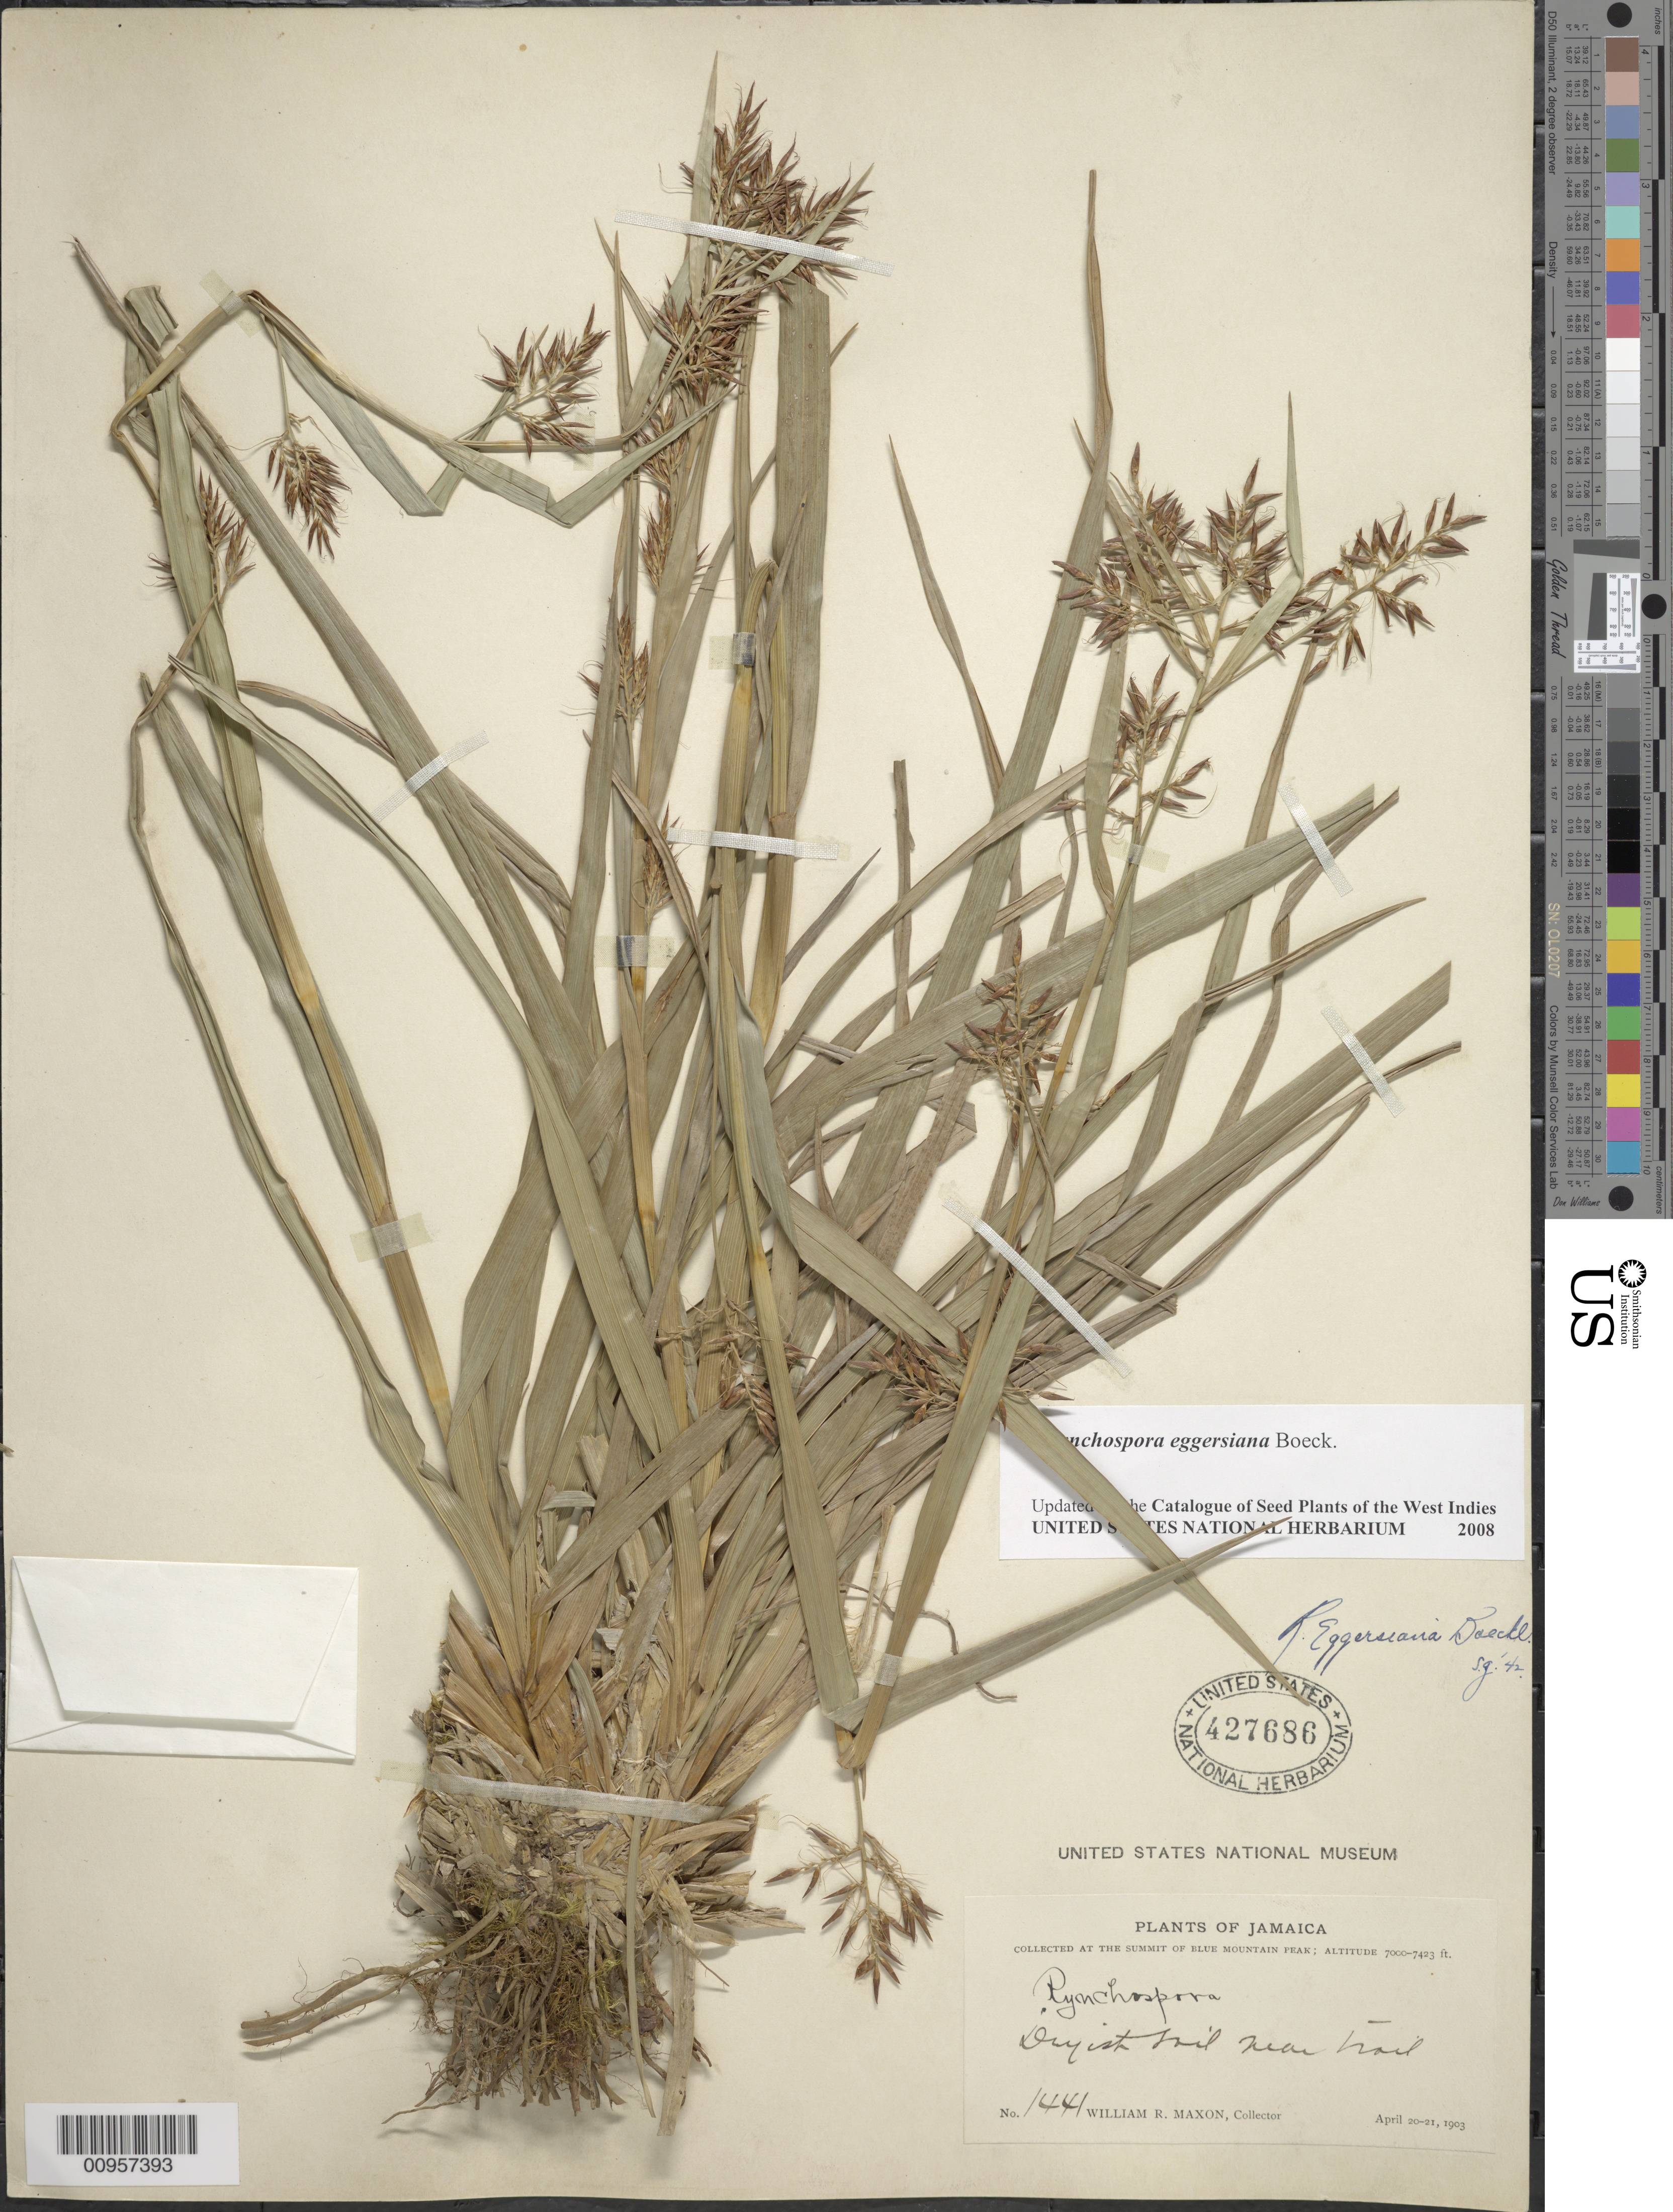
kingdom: Plantae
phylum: Tracheophyta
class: Liliopsida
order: Poales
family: Cyperaceae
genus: Rhynchospora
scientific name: Rhynchospora eggersiana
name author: Boeckeler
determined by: Strong, M. T., (US), Smithsonian Institution - National Museum of Natural History (UNITED STATES)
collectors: W. R. Maxon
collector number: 1441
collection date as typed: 20 Apr 1903 to 21 Apr 1903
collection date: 1903-04-20/1903-04-21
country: Jamaica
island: Jamaica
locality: At the summit of the Blue Mountain Peak, near trail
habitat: Dryish soil near trail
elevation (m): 2134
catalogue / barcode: US 427686